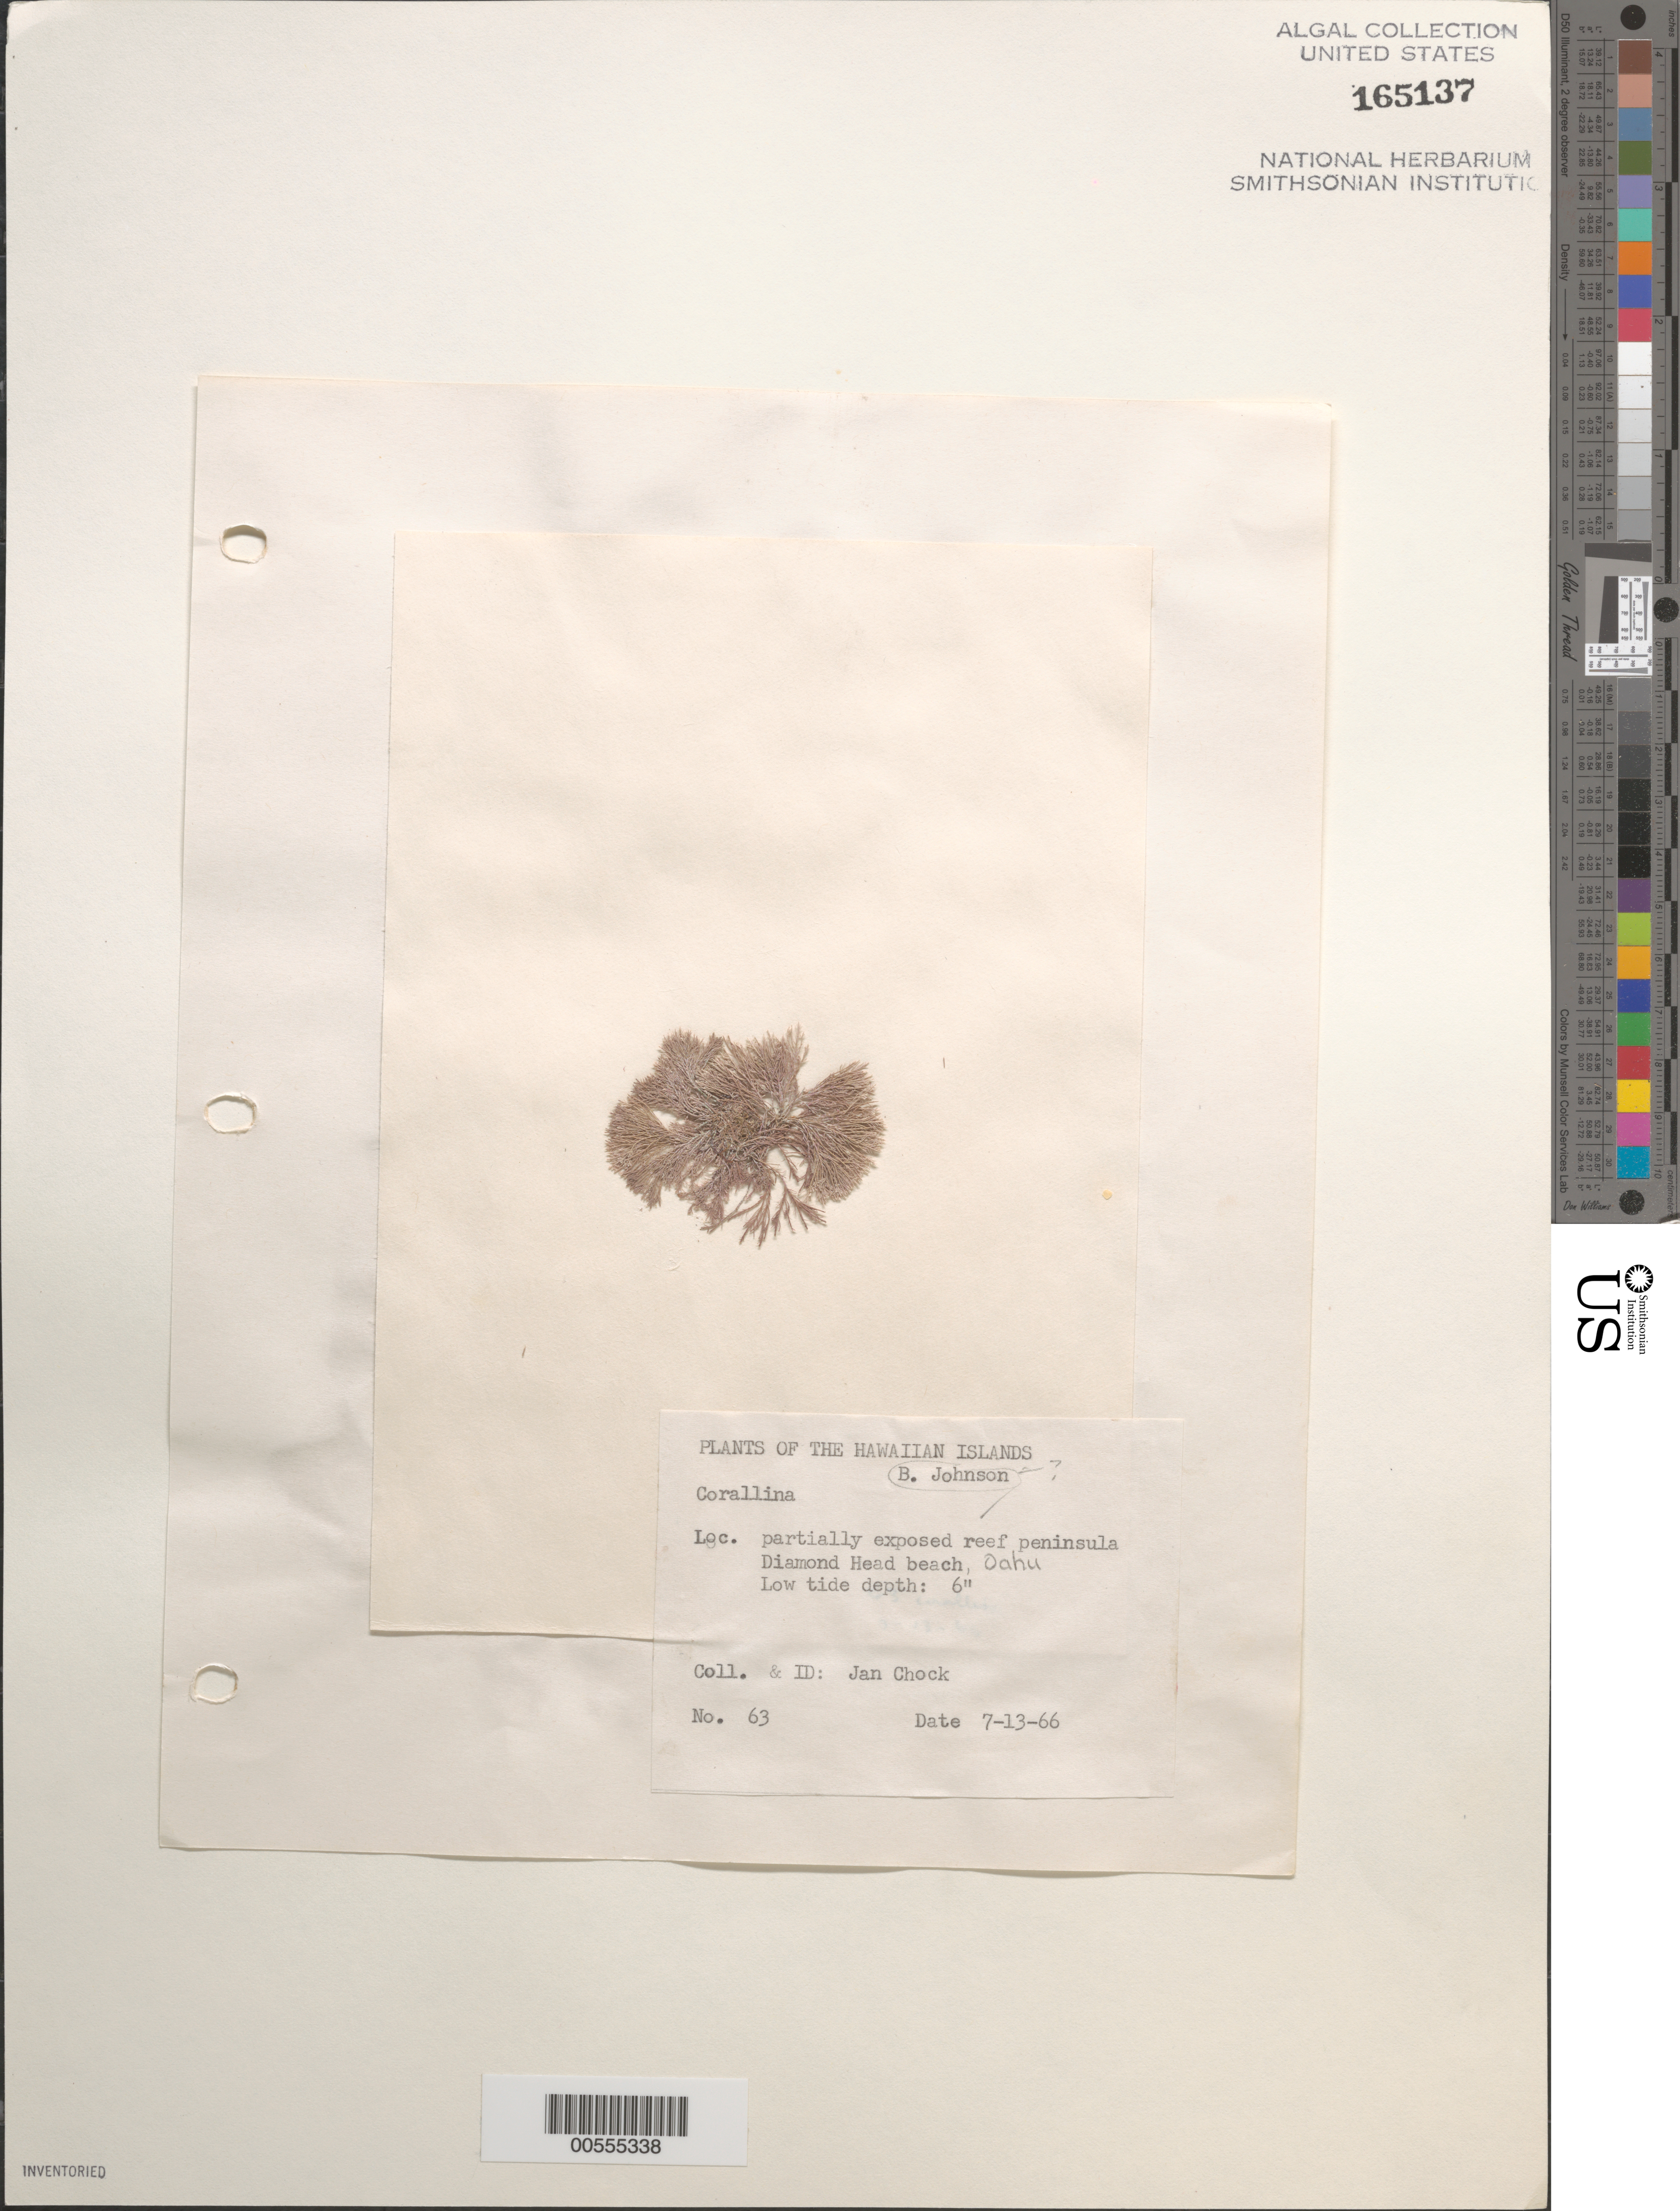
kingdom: Plantae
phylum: Rhodophyta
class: Florideophyceae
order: Corallinales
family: Corallinaceae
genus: Corallina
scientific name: Corallina sp.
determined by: Chock, J.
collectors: J. Chock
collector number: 63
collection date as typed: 13 Jul 1966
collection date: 1966-07-13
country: United States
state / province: Hawaii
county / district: Honolulu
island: Oahu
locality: Diamond Head Beach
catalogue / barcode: US 165137